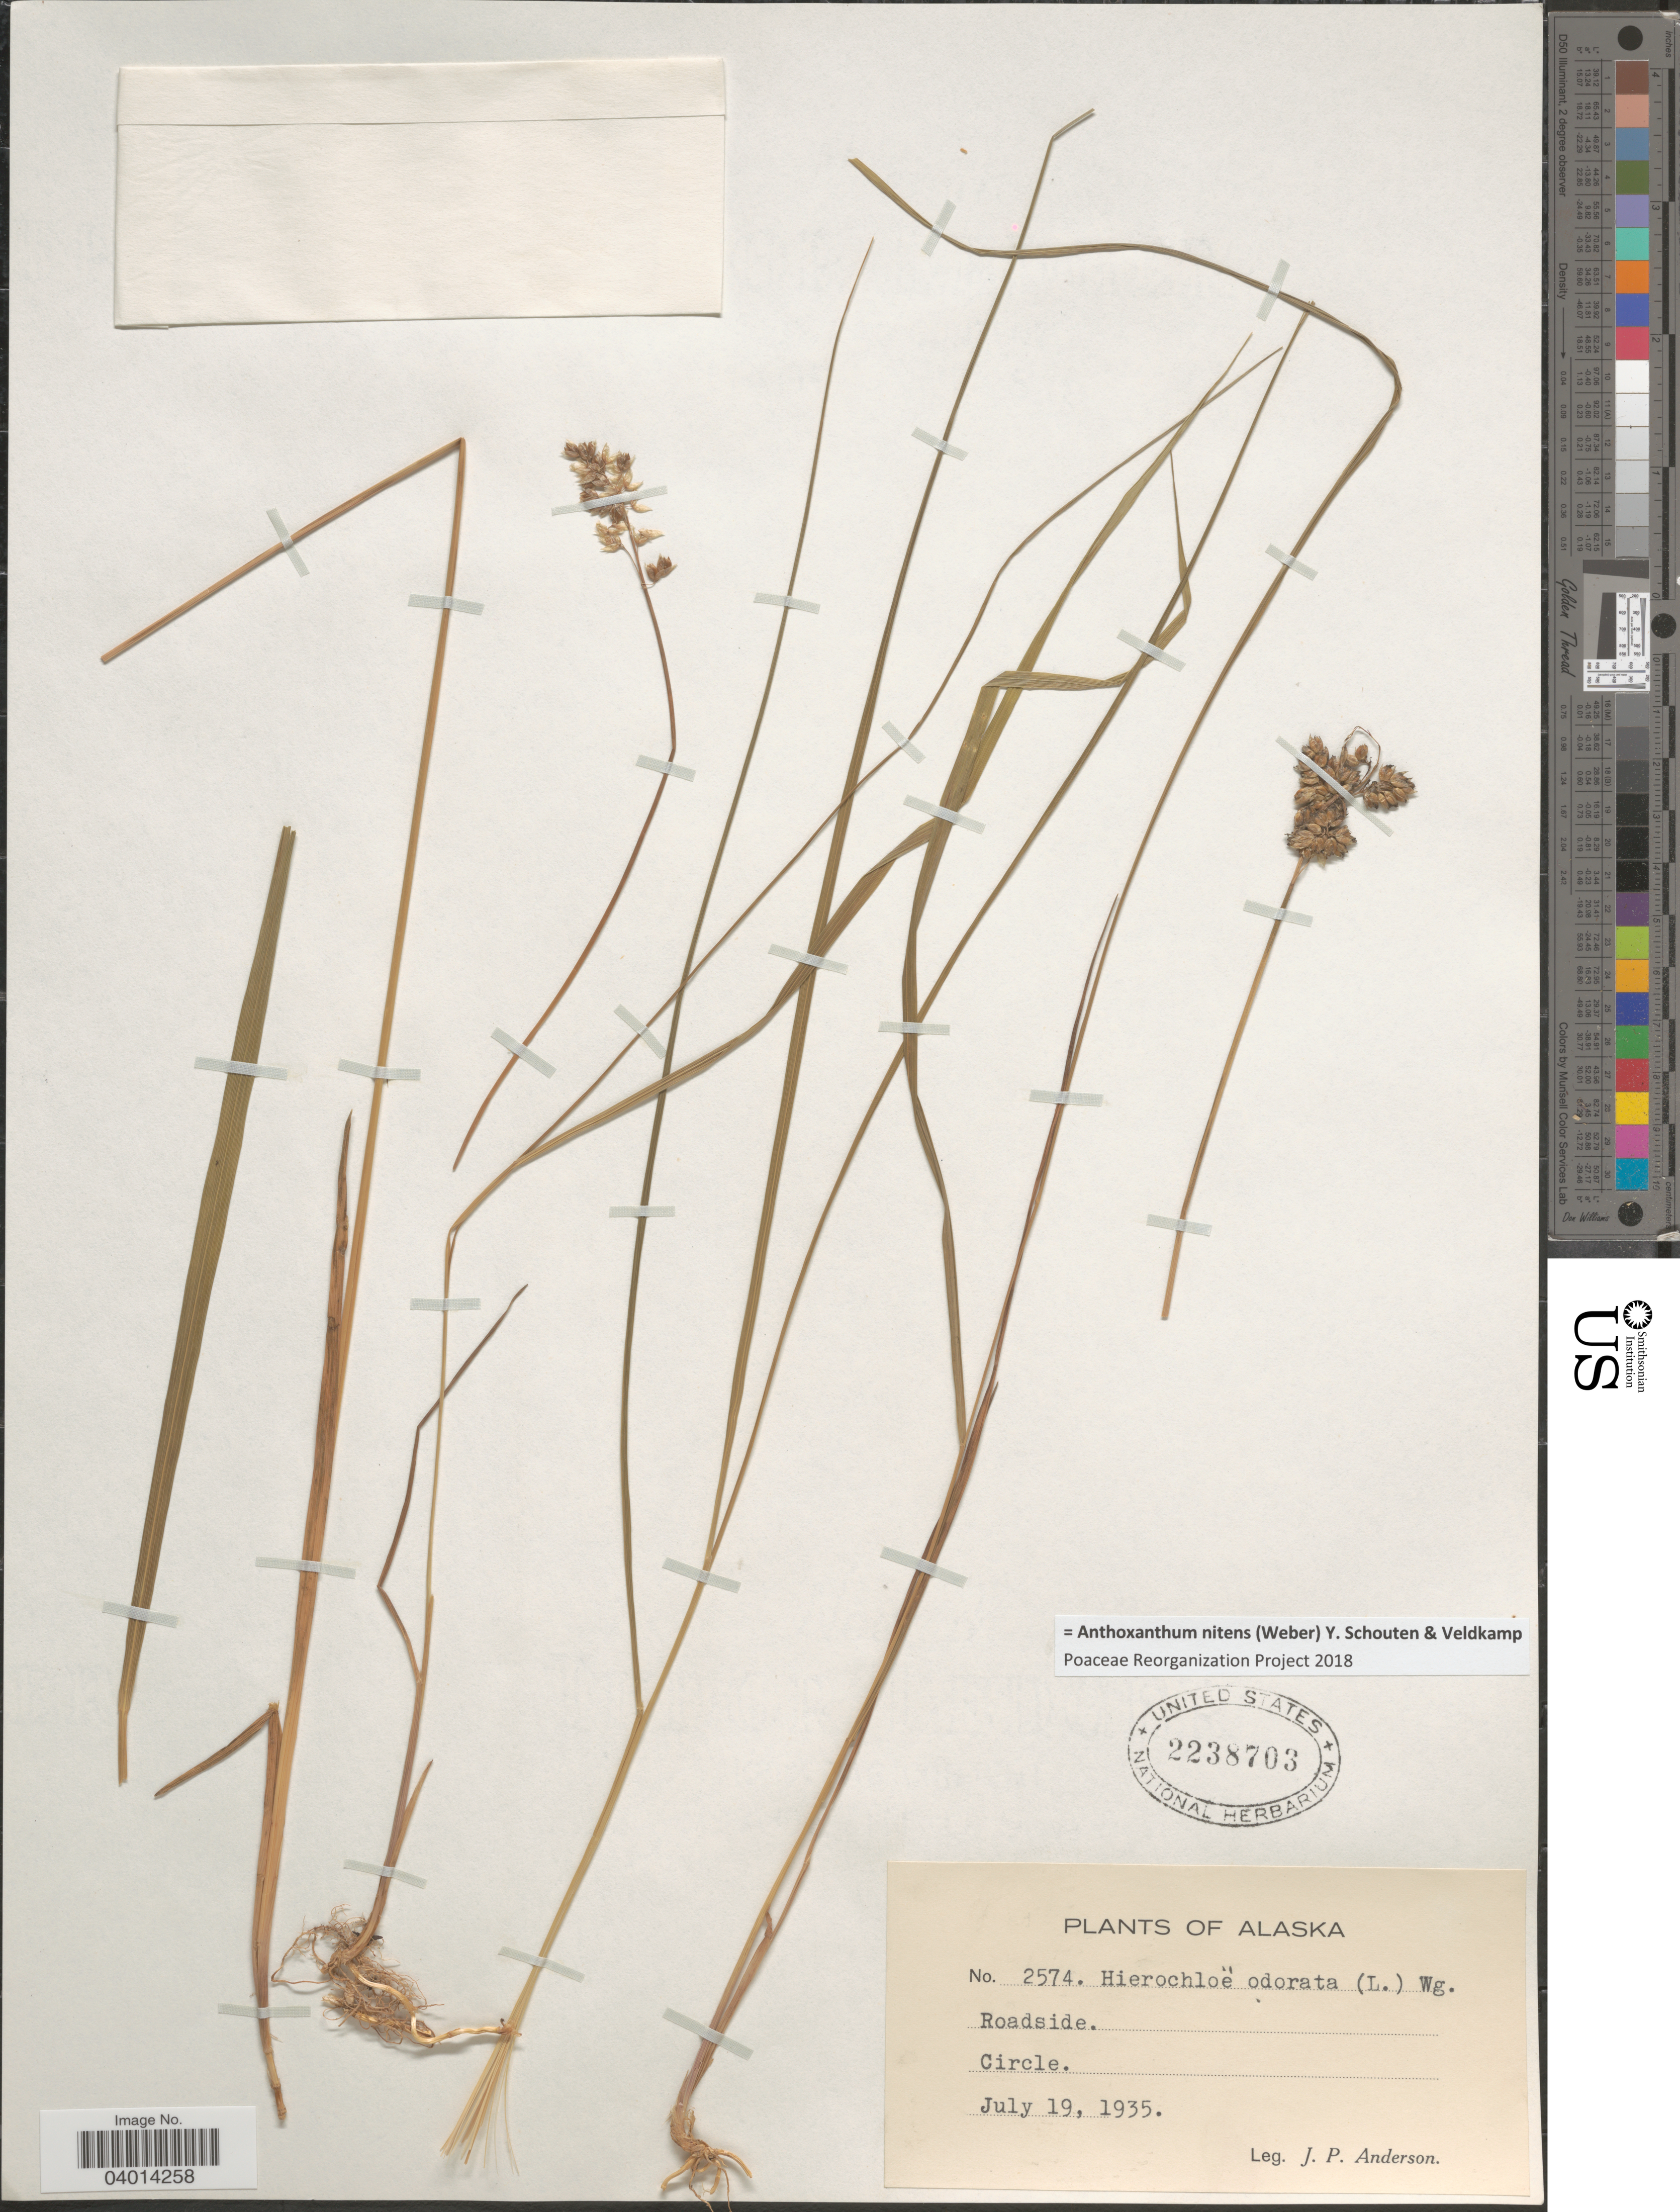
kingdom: Plantae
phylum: Tracheophyta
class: Liliopsida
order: Poales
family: Poaceae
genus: Anthoxanthum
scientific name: Anthoxanthum nitens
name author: (G.H. Weber) R.T.A. Schouten & Veldkamp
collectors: J. P. Anderson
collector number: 2574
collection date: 1935-07-19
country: United States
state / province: Alaska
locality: Circle.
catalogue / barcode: US 2238703